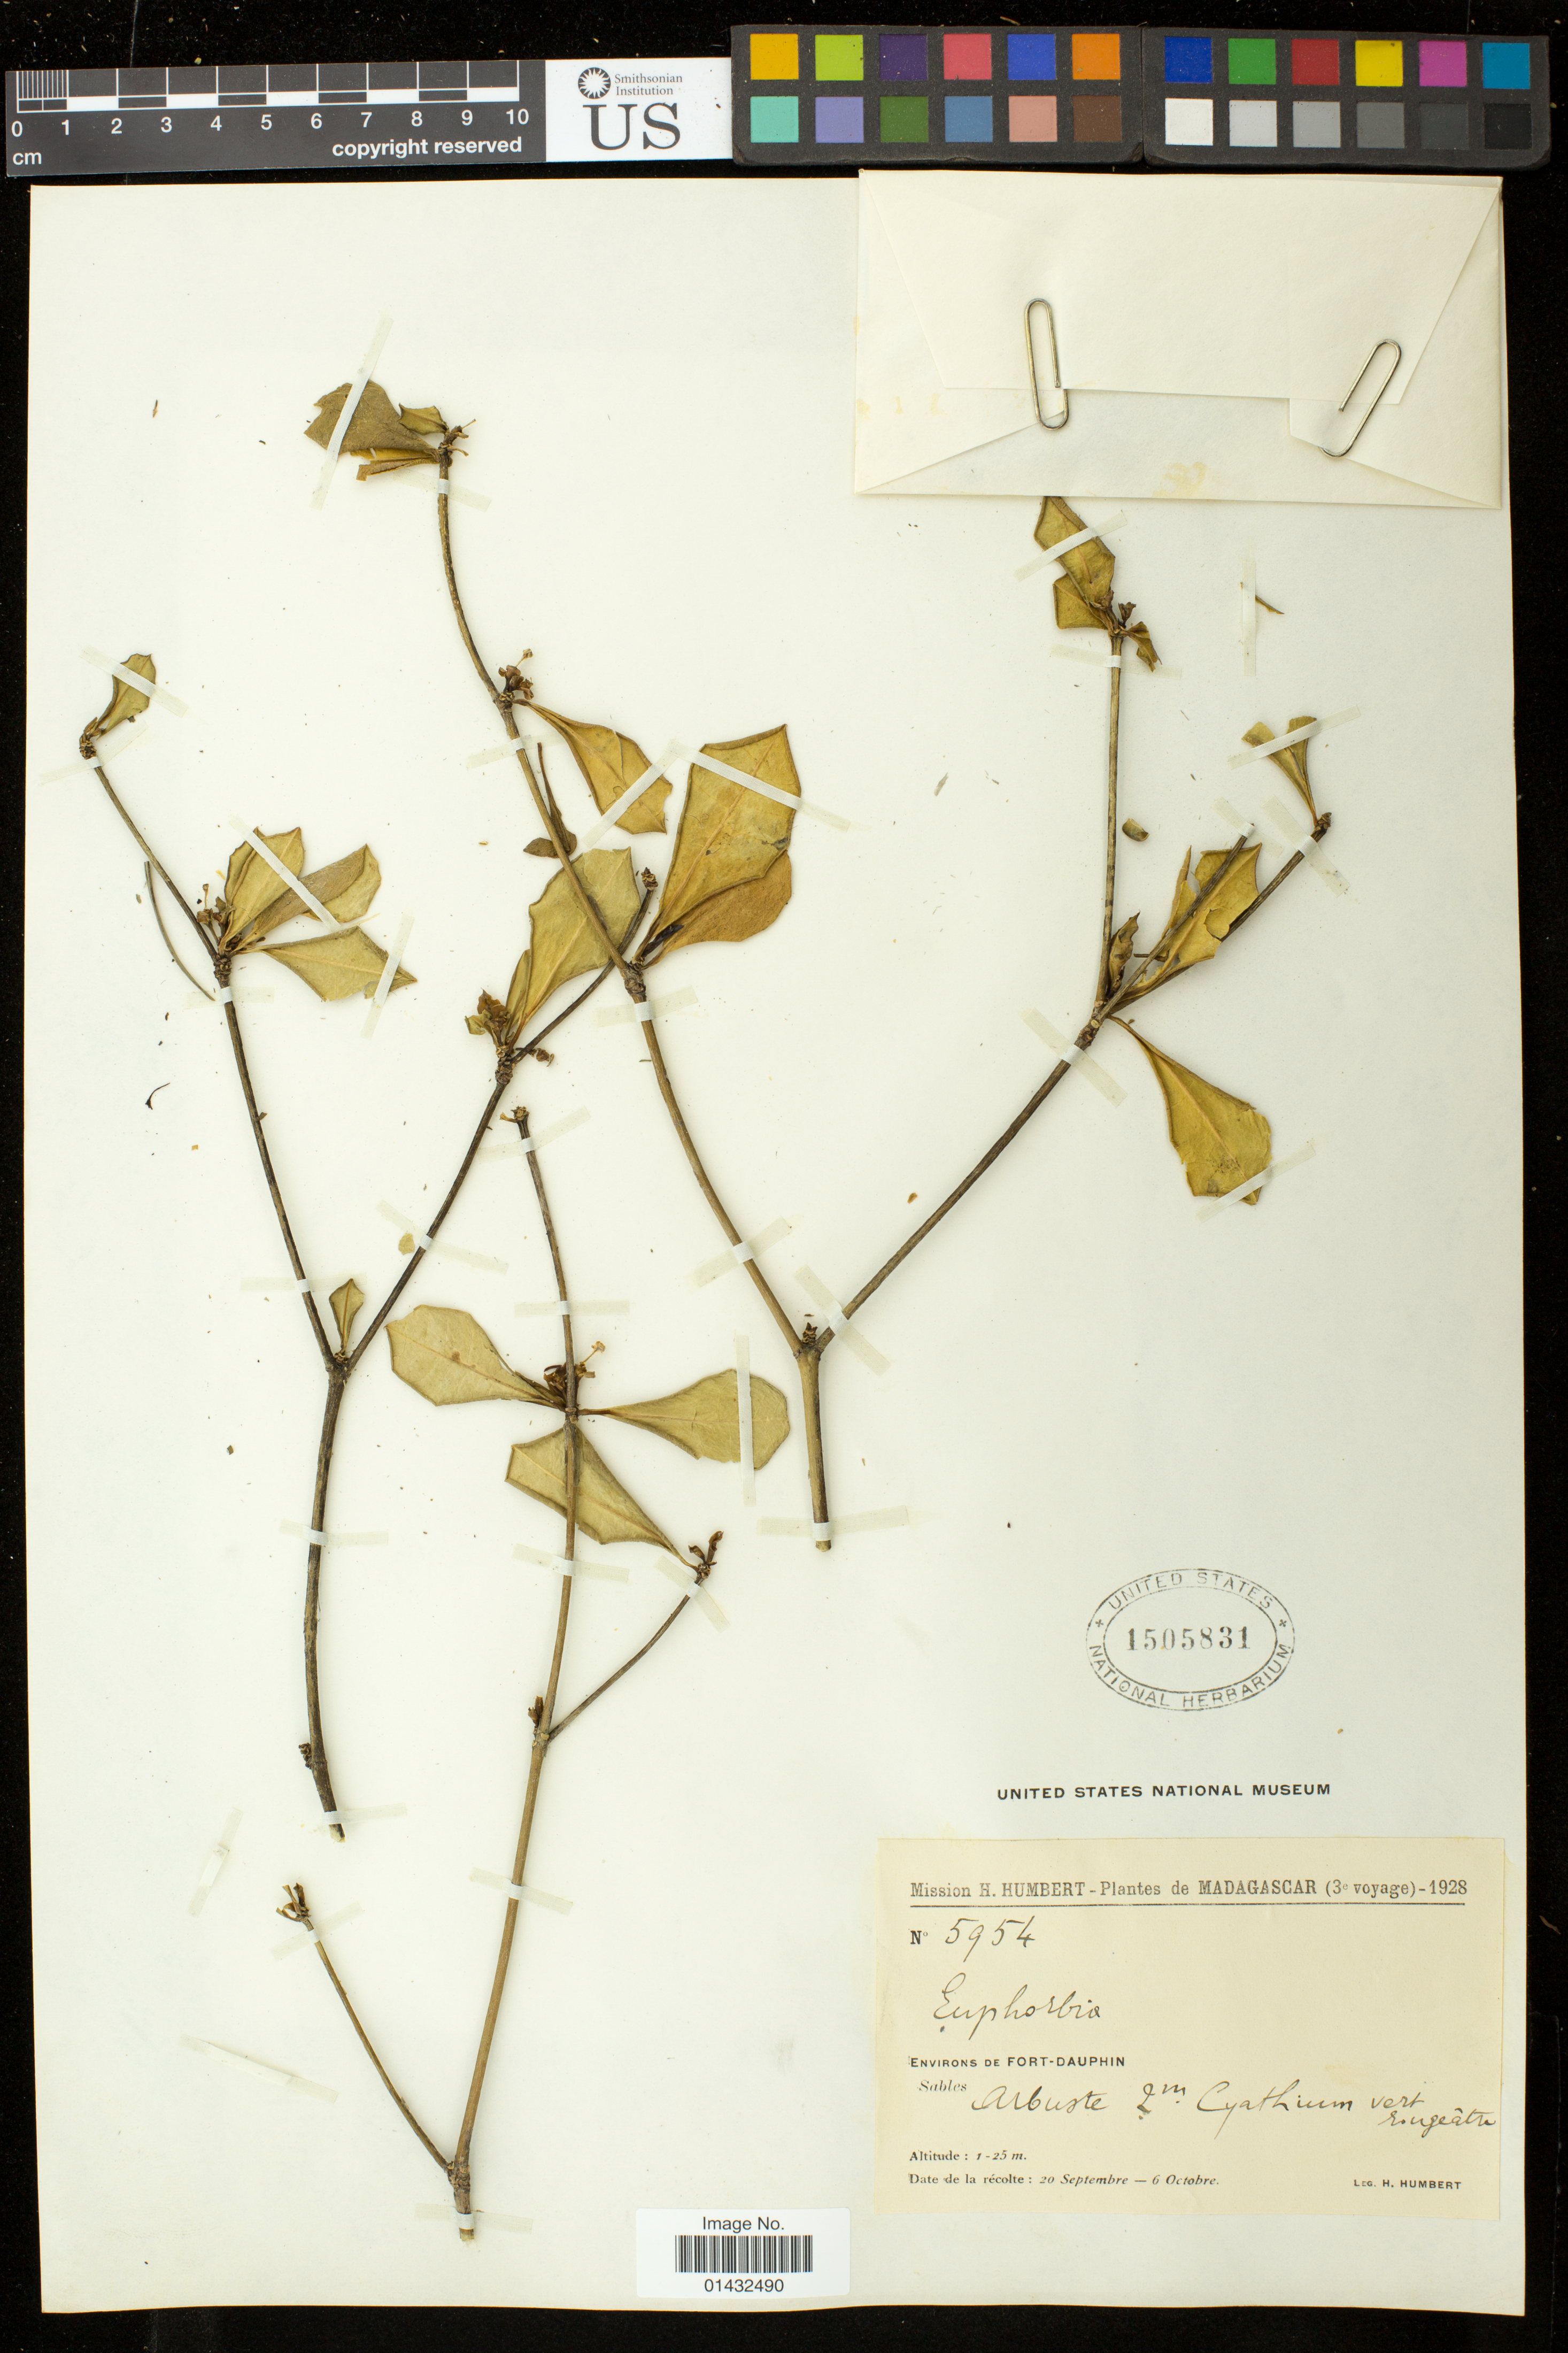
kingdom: Plantae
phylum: Tracheophyta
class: Magnoliopsida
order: Malpighiales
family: Euphorbiaceae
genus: Euphorbia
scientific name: Euphorbia sp.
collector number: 5954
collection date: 1928-09-20/1928-10-06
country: Madagascar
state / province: Anosy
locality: Environs de Fort-Dauphin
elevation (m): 1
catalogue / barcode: US 1505831